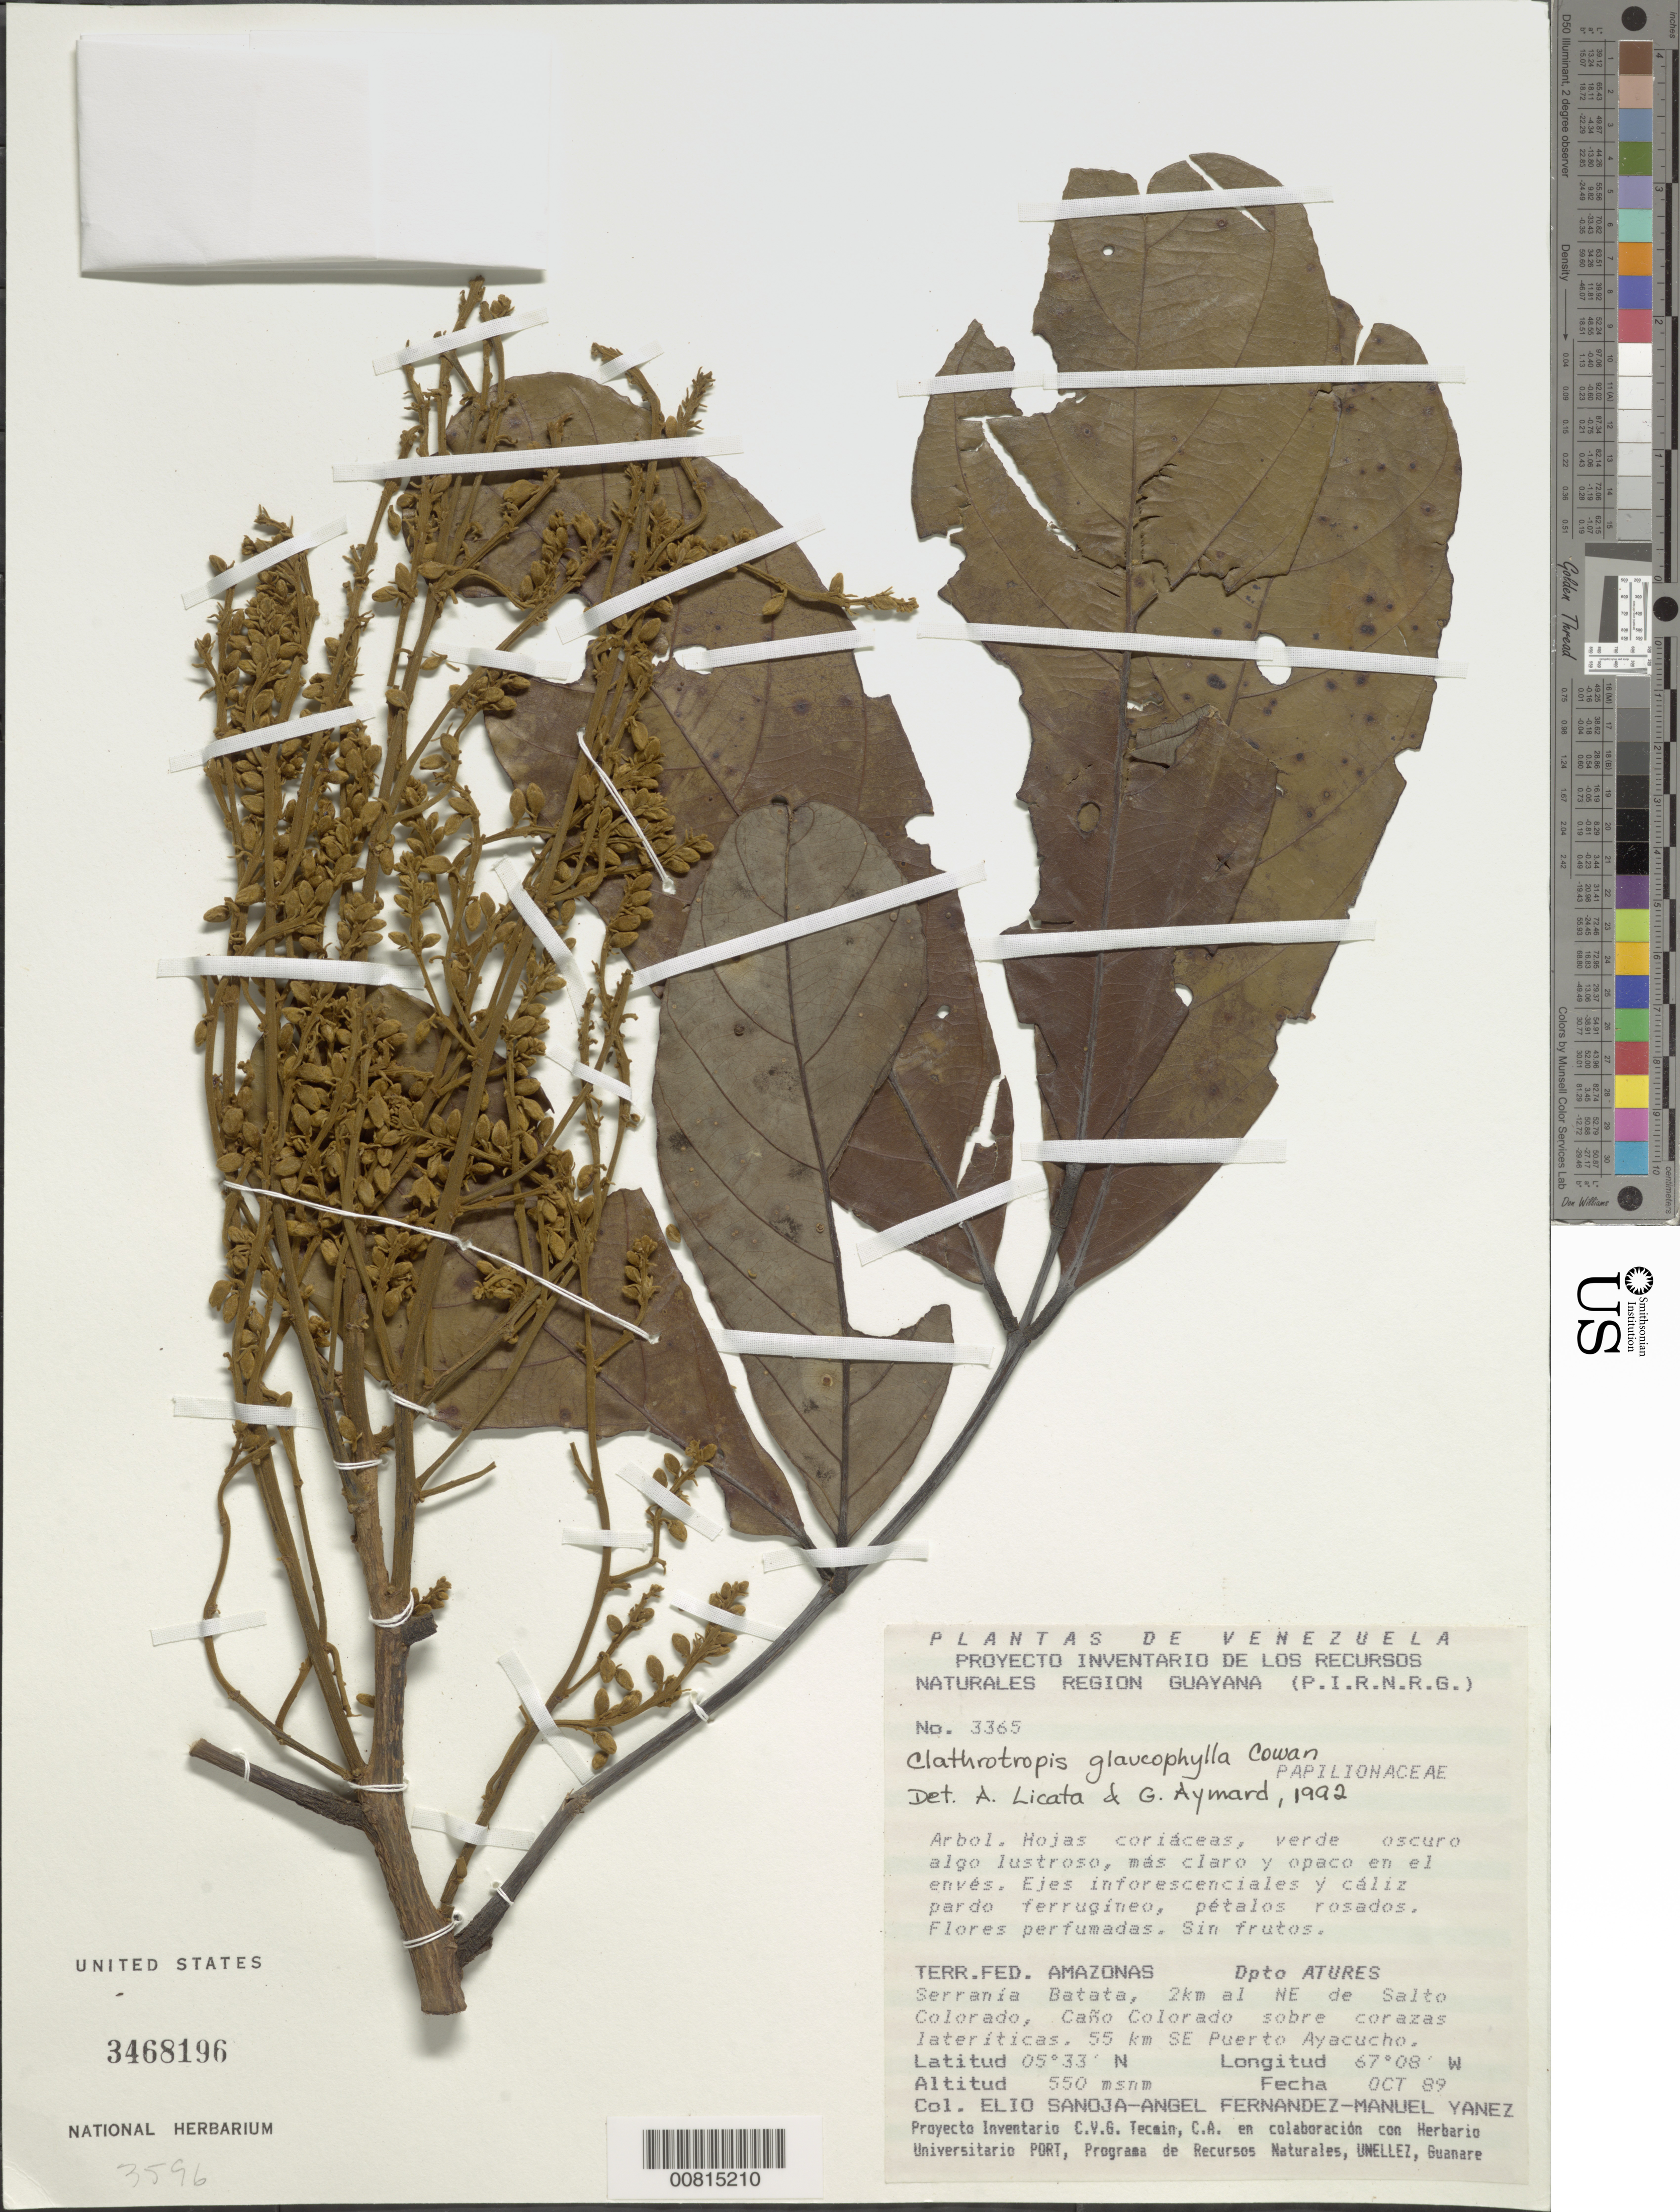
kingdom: Plantae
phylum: Tracheophyta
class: Magnoliopsida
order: Fabales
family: Fabaceae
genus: Clathrotropis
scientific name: Clathrotropis glaucophylla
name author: R.S. Cowan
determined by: Licata, A.; Aymard C., G. A.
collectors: E. Sanoja, A. Fernandez & M. Yanez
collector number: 3365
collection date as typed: Oct-89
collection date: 1989-10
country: Venezuela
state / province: Amazonas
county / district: Atures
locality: Serrania Batata, 2 km NE de Salto Colorado, Caño Colorado, 55 km SE Puerto Ayacucho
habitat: Sobre corazas lateríticas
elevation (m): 550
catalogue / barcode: US 3468196